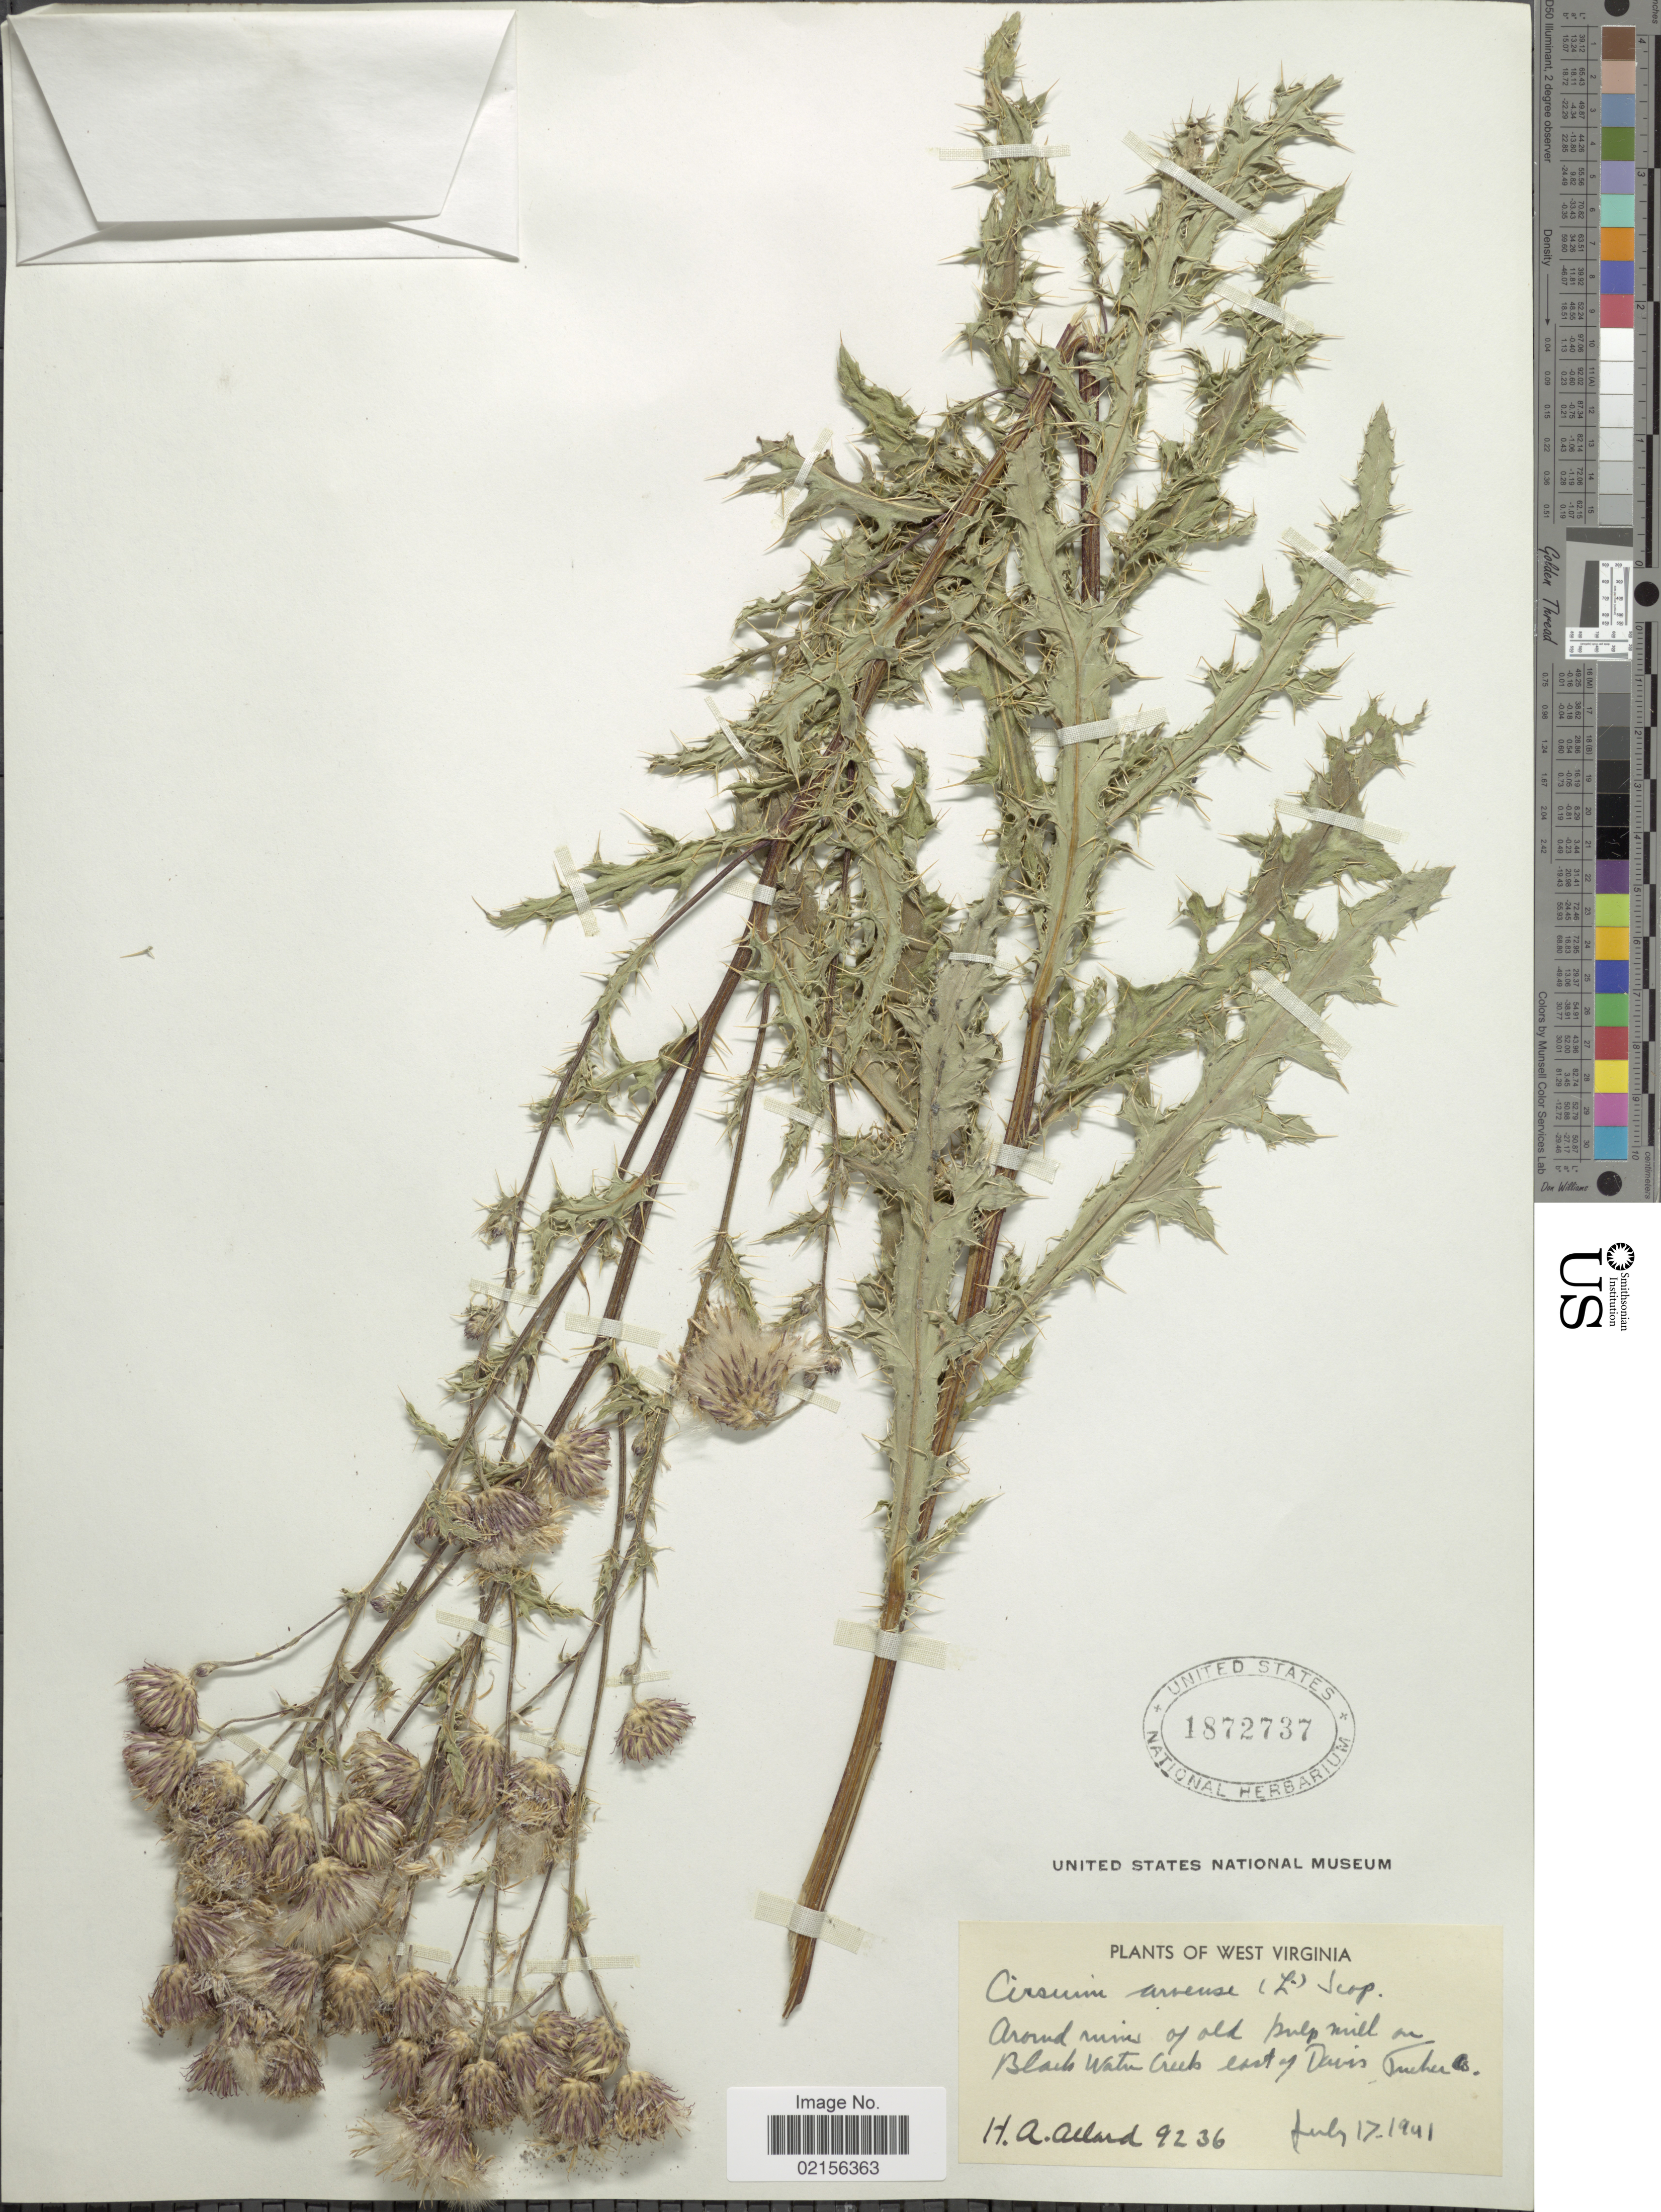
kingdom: Plantae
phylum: Tracheophyta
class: Magnoliopsida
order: Asterales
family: Asteraceae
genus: Cirsium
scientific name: Cirsium arvense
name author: (L.) Scop.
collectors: H. A. Allard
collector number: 9236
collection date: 1941-07-17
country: United States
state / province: West Virginia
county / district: Tucker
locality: Around ruins of old pulp mill on Black Water Creek east of Davis, Tucker Co.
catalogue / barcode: US 1872737